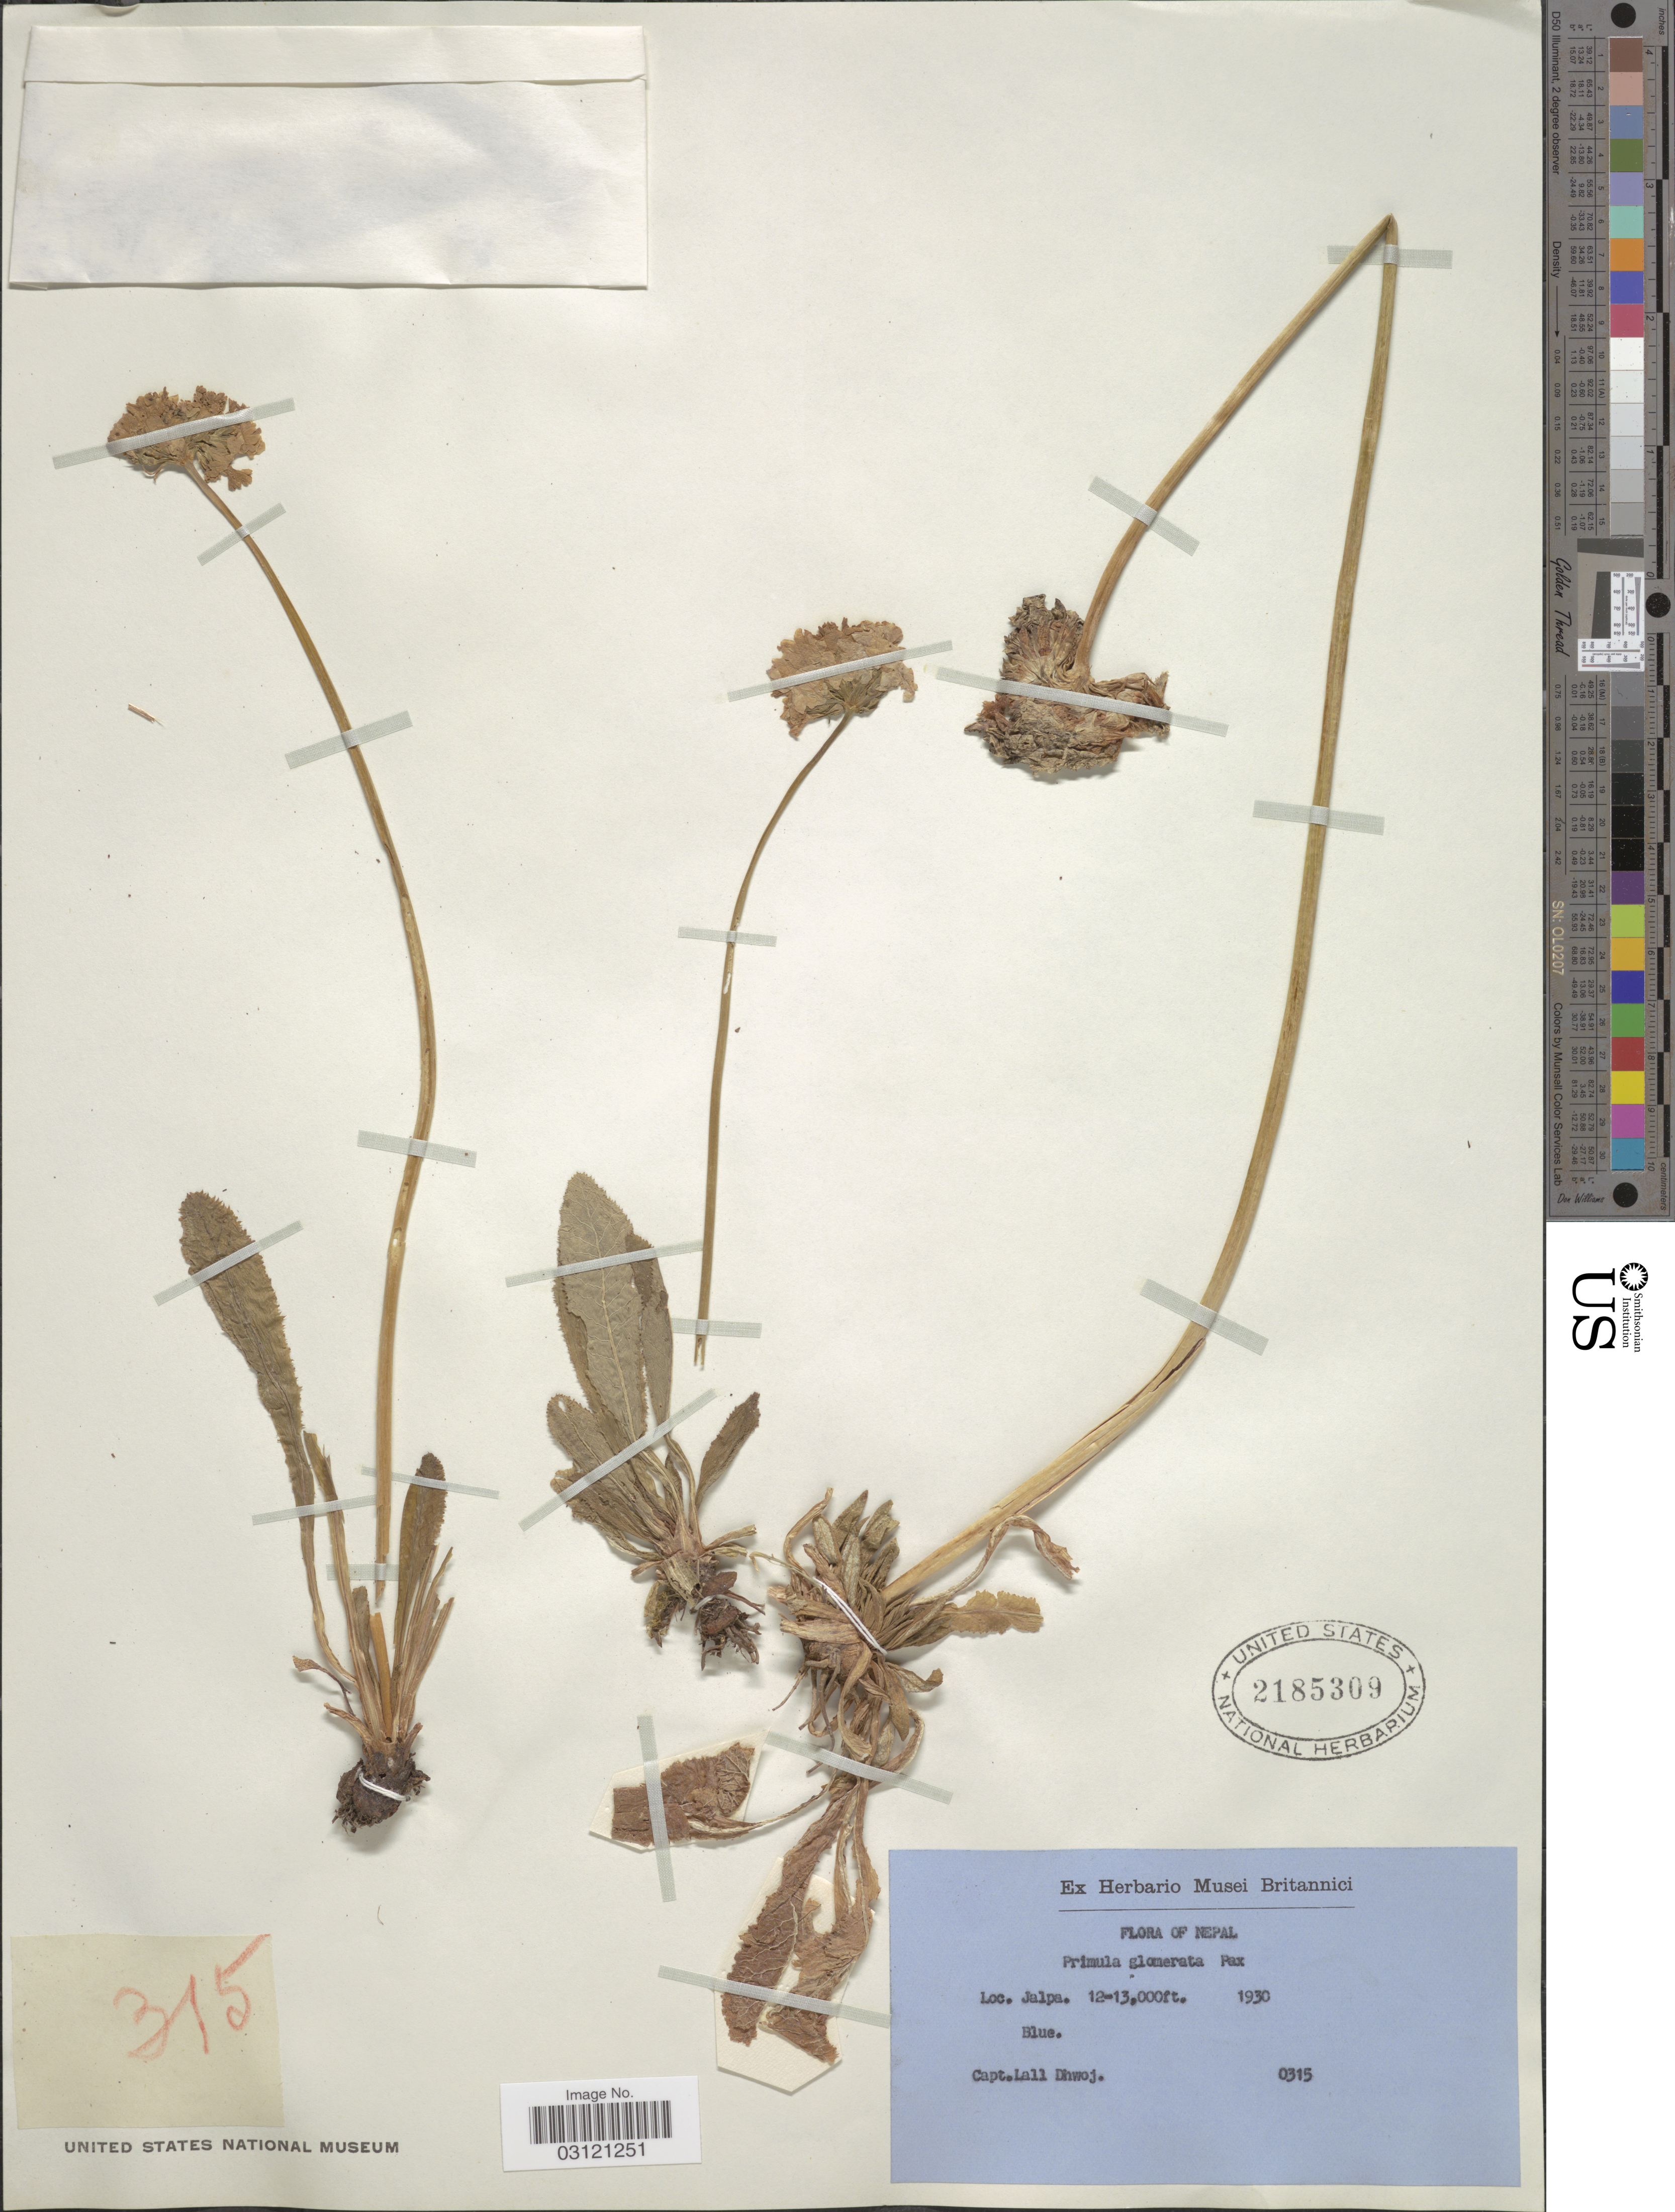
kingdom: Plantae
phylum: Tracheophyta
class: Magnoliopsida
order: Ericales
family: Primulaceae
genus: Primula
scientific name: Primula glomerata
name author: Pax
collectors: L. Dhwoj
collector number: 0315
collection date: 1930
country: Nepal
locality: Jalpa.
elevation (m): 3658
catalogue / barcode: US 2185309